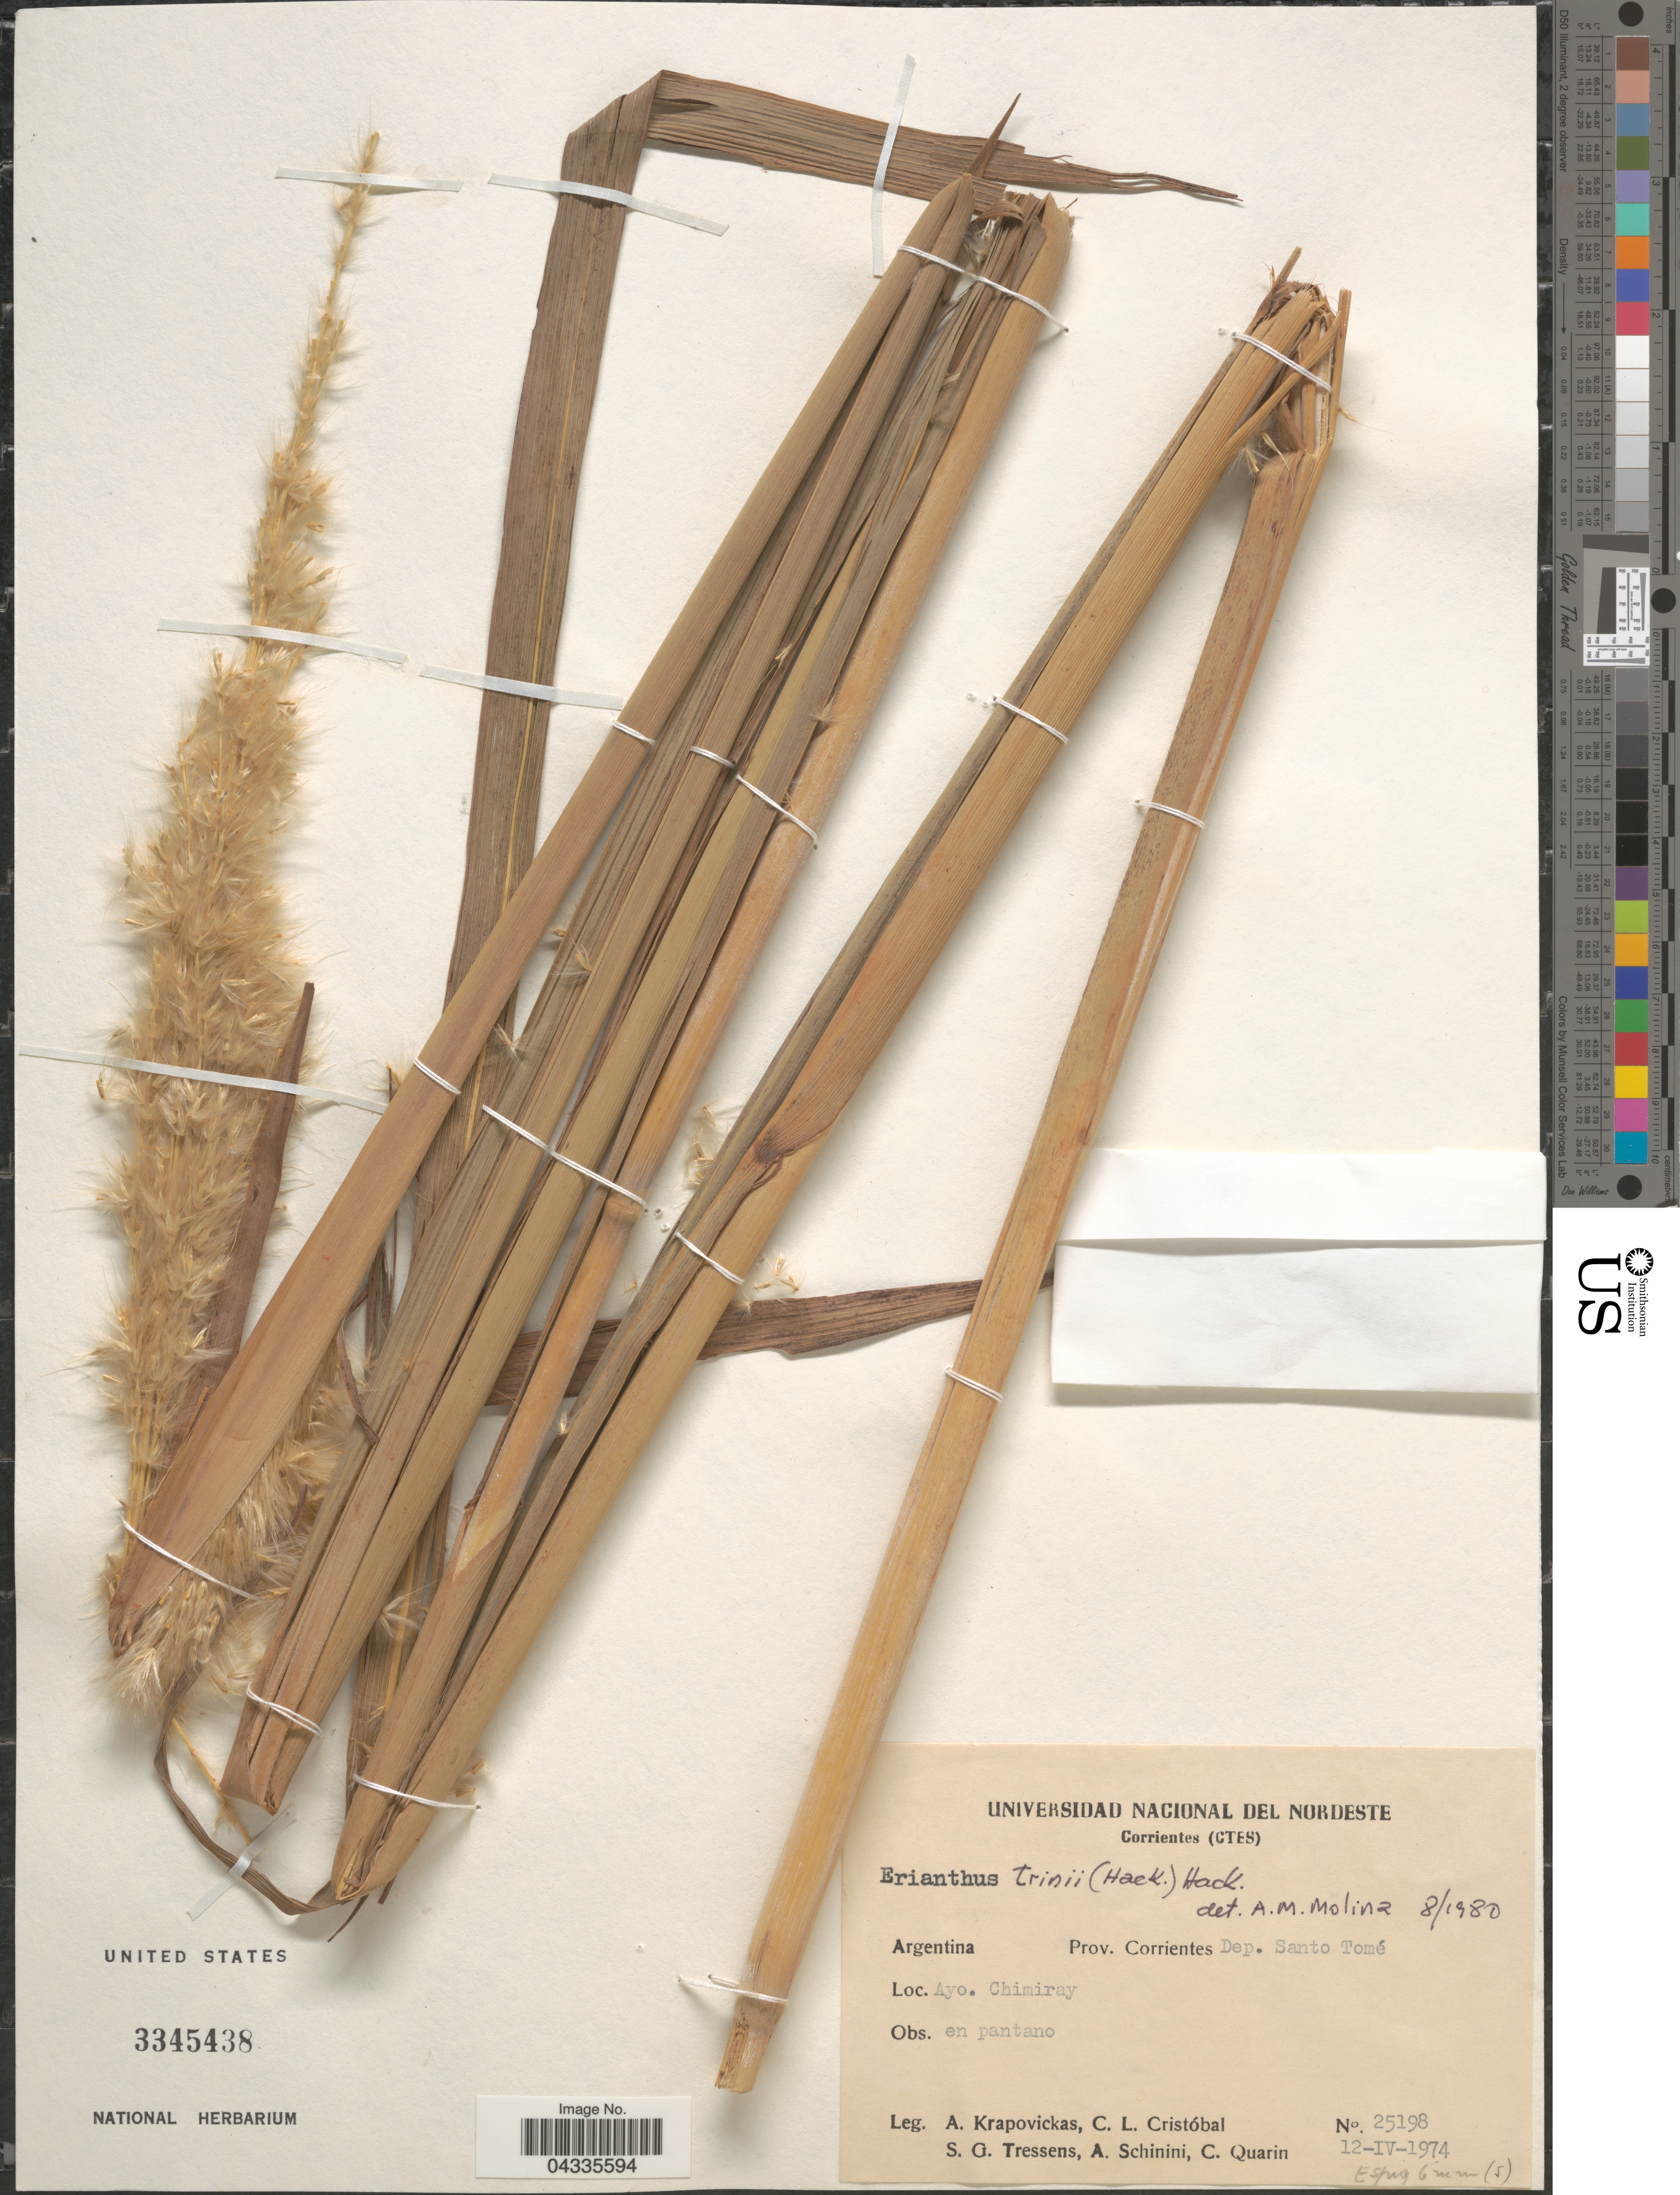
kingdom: Plantae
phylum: Tracheophyta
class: Liliopsida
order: Poales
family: Poaceae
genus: Erianthus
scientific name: Erianthus trinii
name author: Hack.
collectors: A. Krapovickas, C. L. Cristóbal, S. Tressens, A. Schinini & C. Quarin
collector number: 25198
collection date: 1974-04-12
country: Argentina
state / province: Corrientes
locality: Dep. Santo Tomé. Ayo. Chimiray.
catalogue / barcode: US 3345438